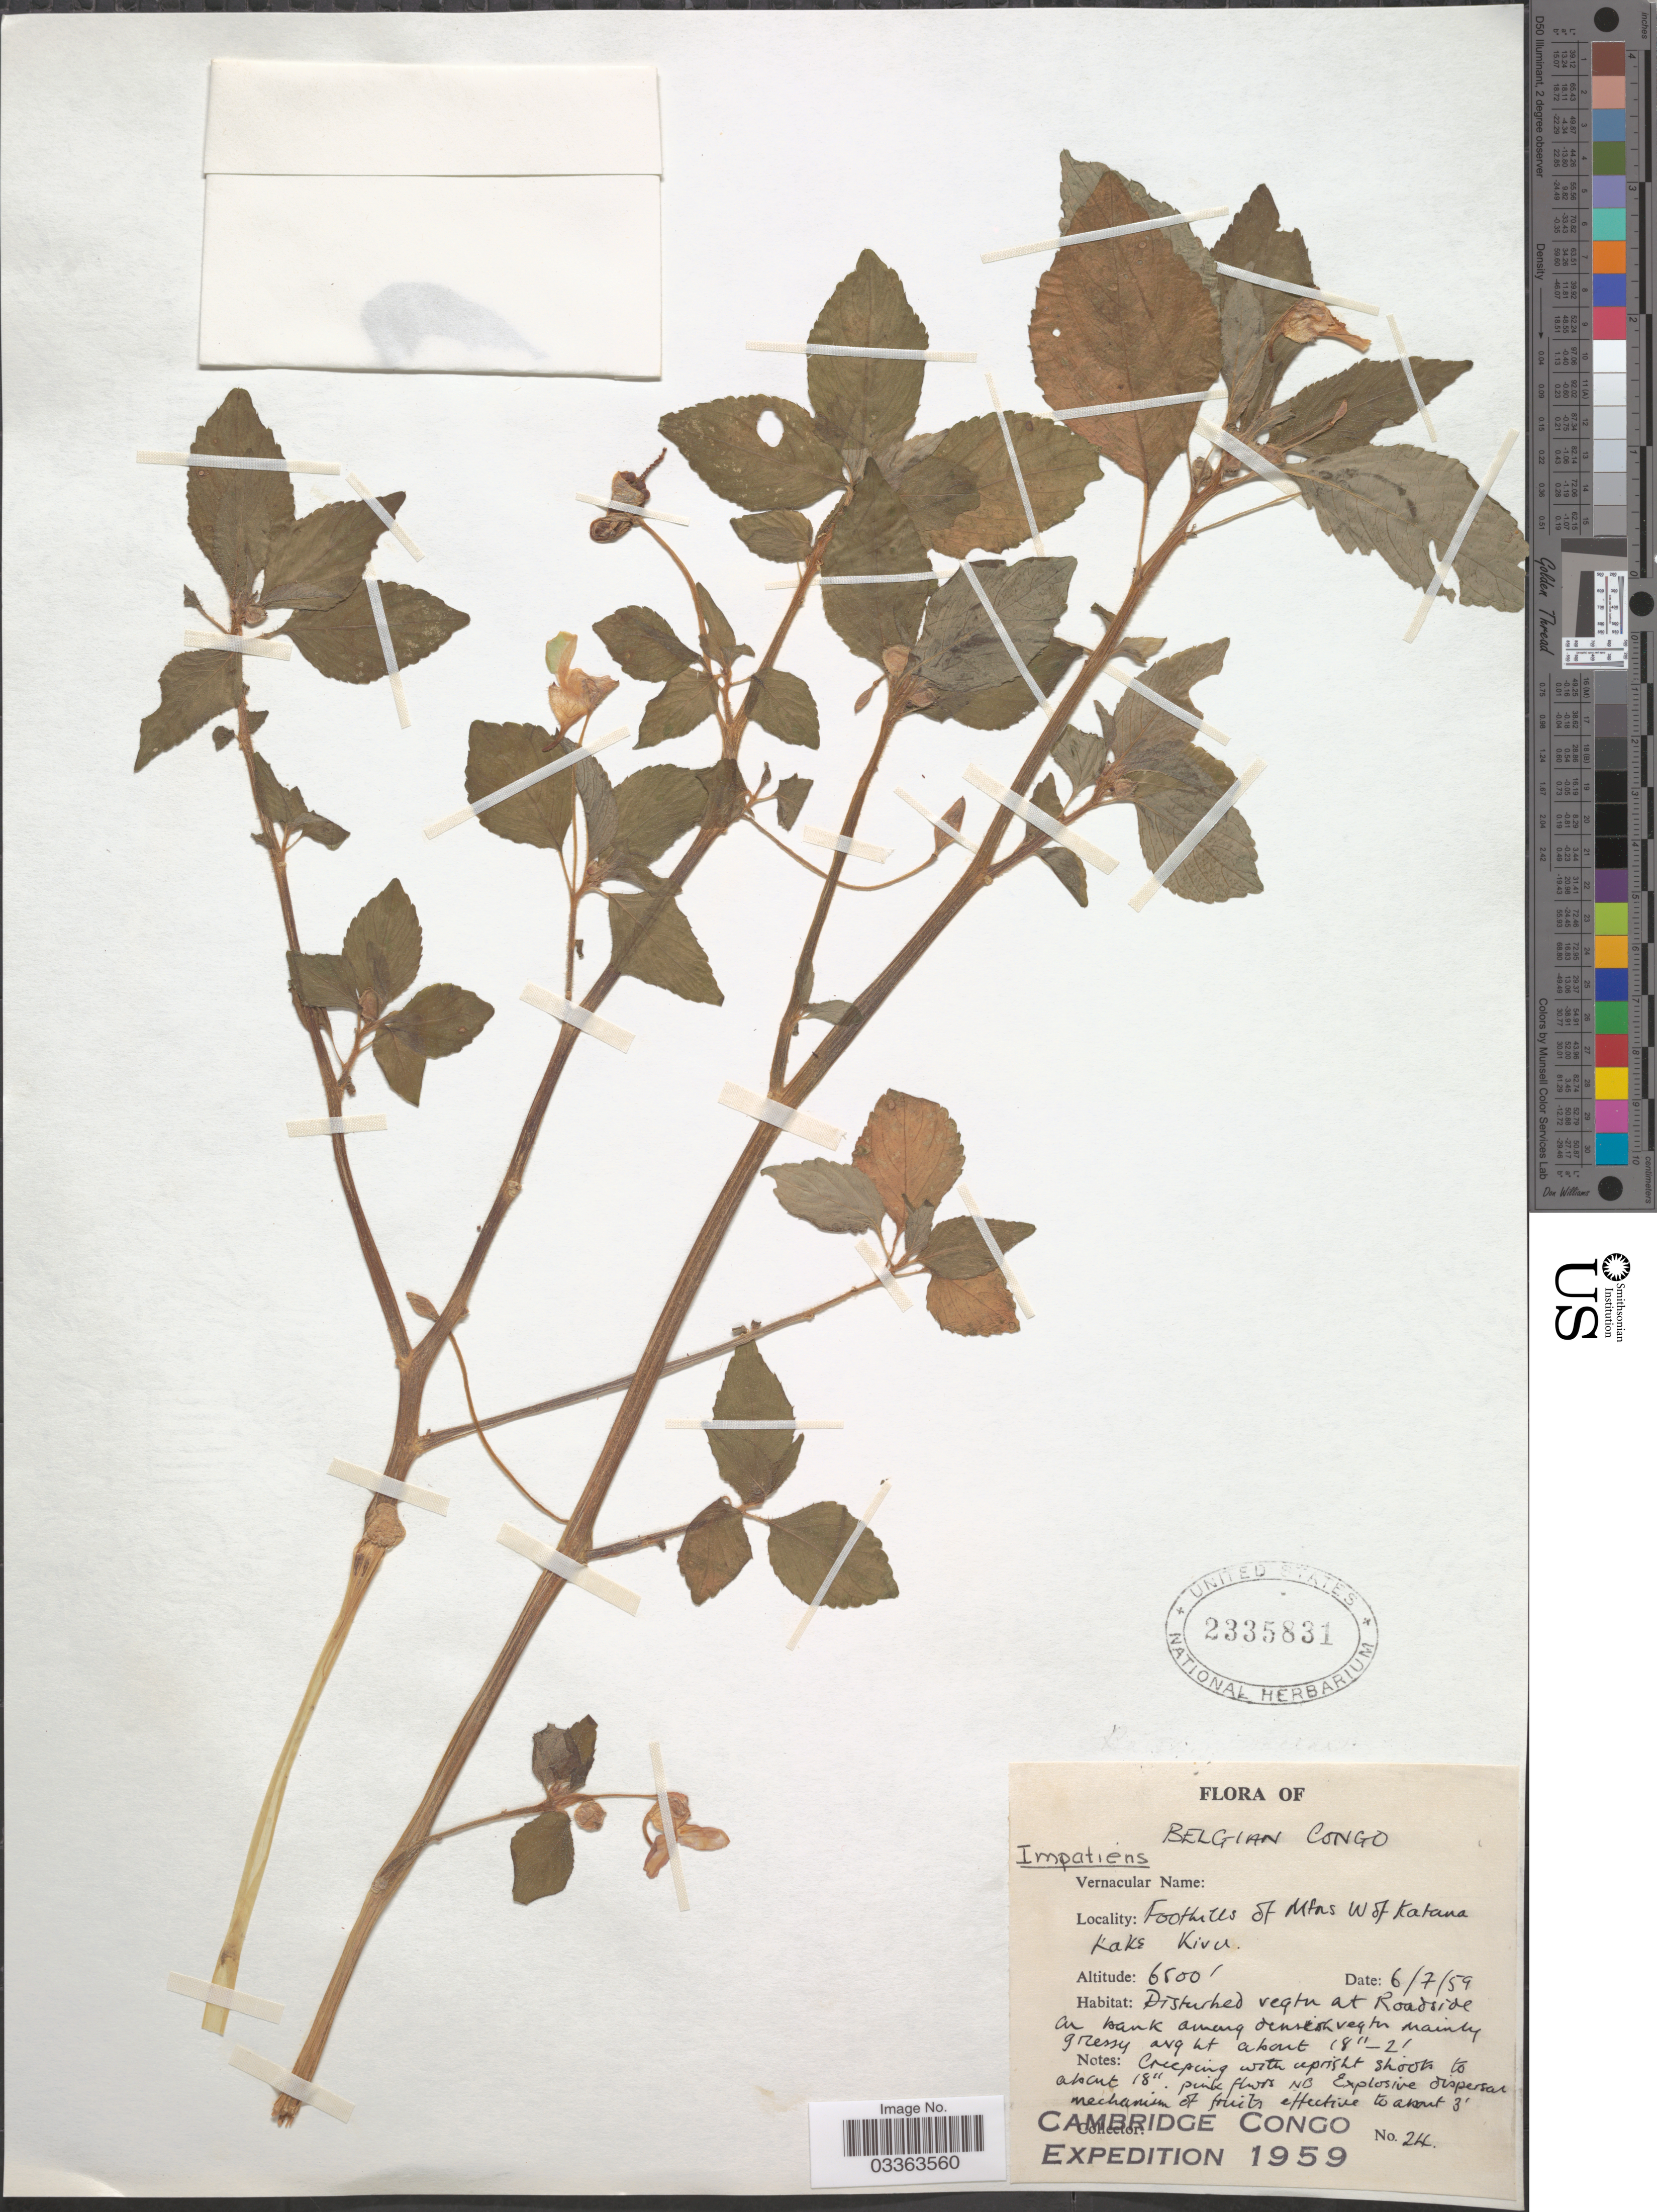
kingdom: Plantae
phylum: Tracheophyta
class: Magnoliopsida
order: Ericales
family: Balsaminaceae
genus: Impatiens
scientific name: Impatiens sp.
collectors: Cambridge Congo Expedition 1959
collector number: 24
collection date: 1959-07-06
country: Congo, Democratic Republic of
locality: Belgian Congo, Foothills of mtns W of Katana, Lake Kivu.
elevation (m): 1981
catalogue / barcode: US 2335831